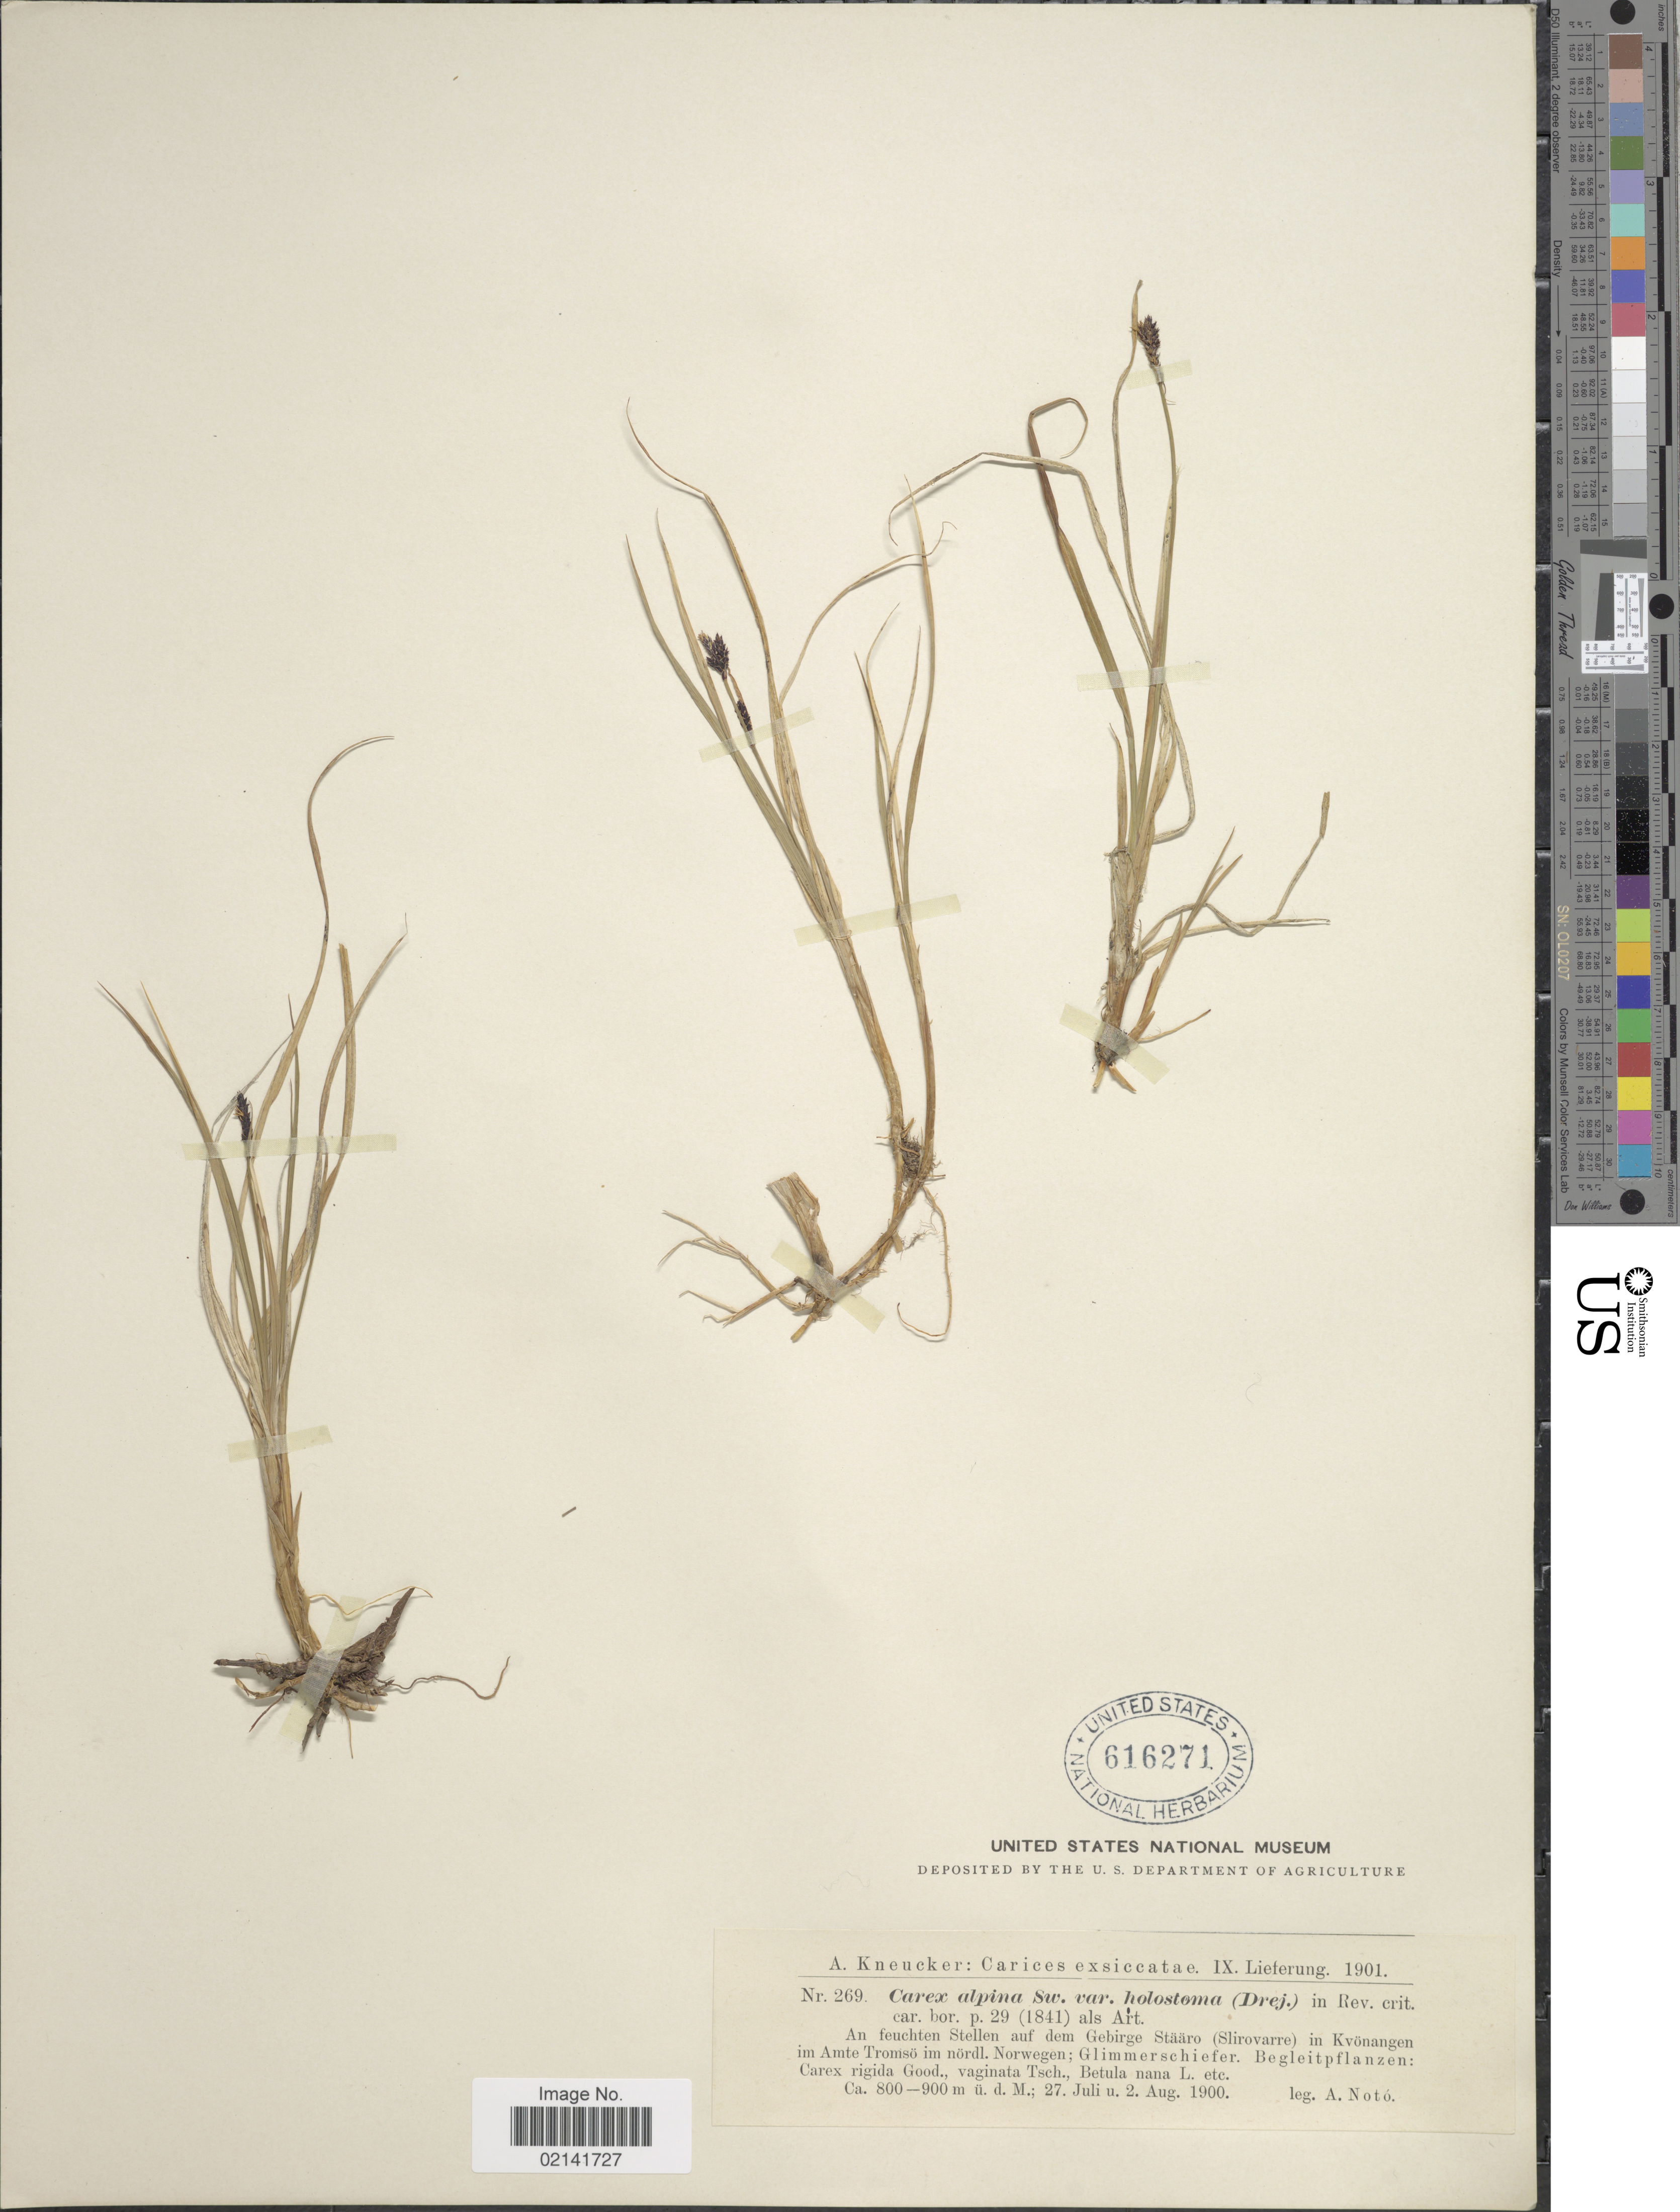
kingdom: Plantae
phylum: Tracheophyta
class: Liliopsida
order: Poales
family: Cyperaceae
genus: Carex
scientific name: Carex holostoma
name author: Drejer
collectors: A. Noto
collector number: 269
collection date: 1900-07-27/1900-08-02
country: Norway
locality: Carices, An feuchten Stellen auf dem Gebirge Staaro (Slirovarre) in Kvonangen im Amte Tromso om nordl> Norwegen; Glimmerschiefer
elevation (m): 800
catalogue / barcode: US 616271